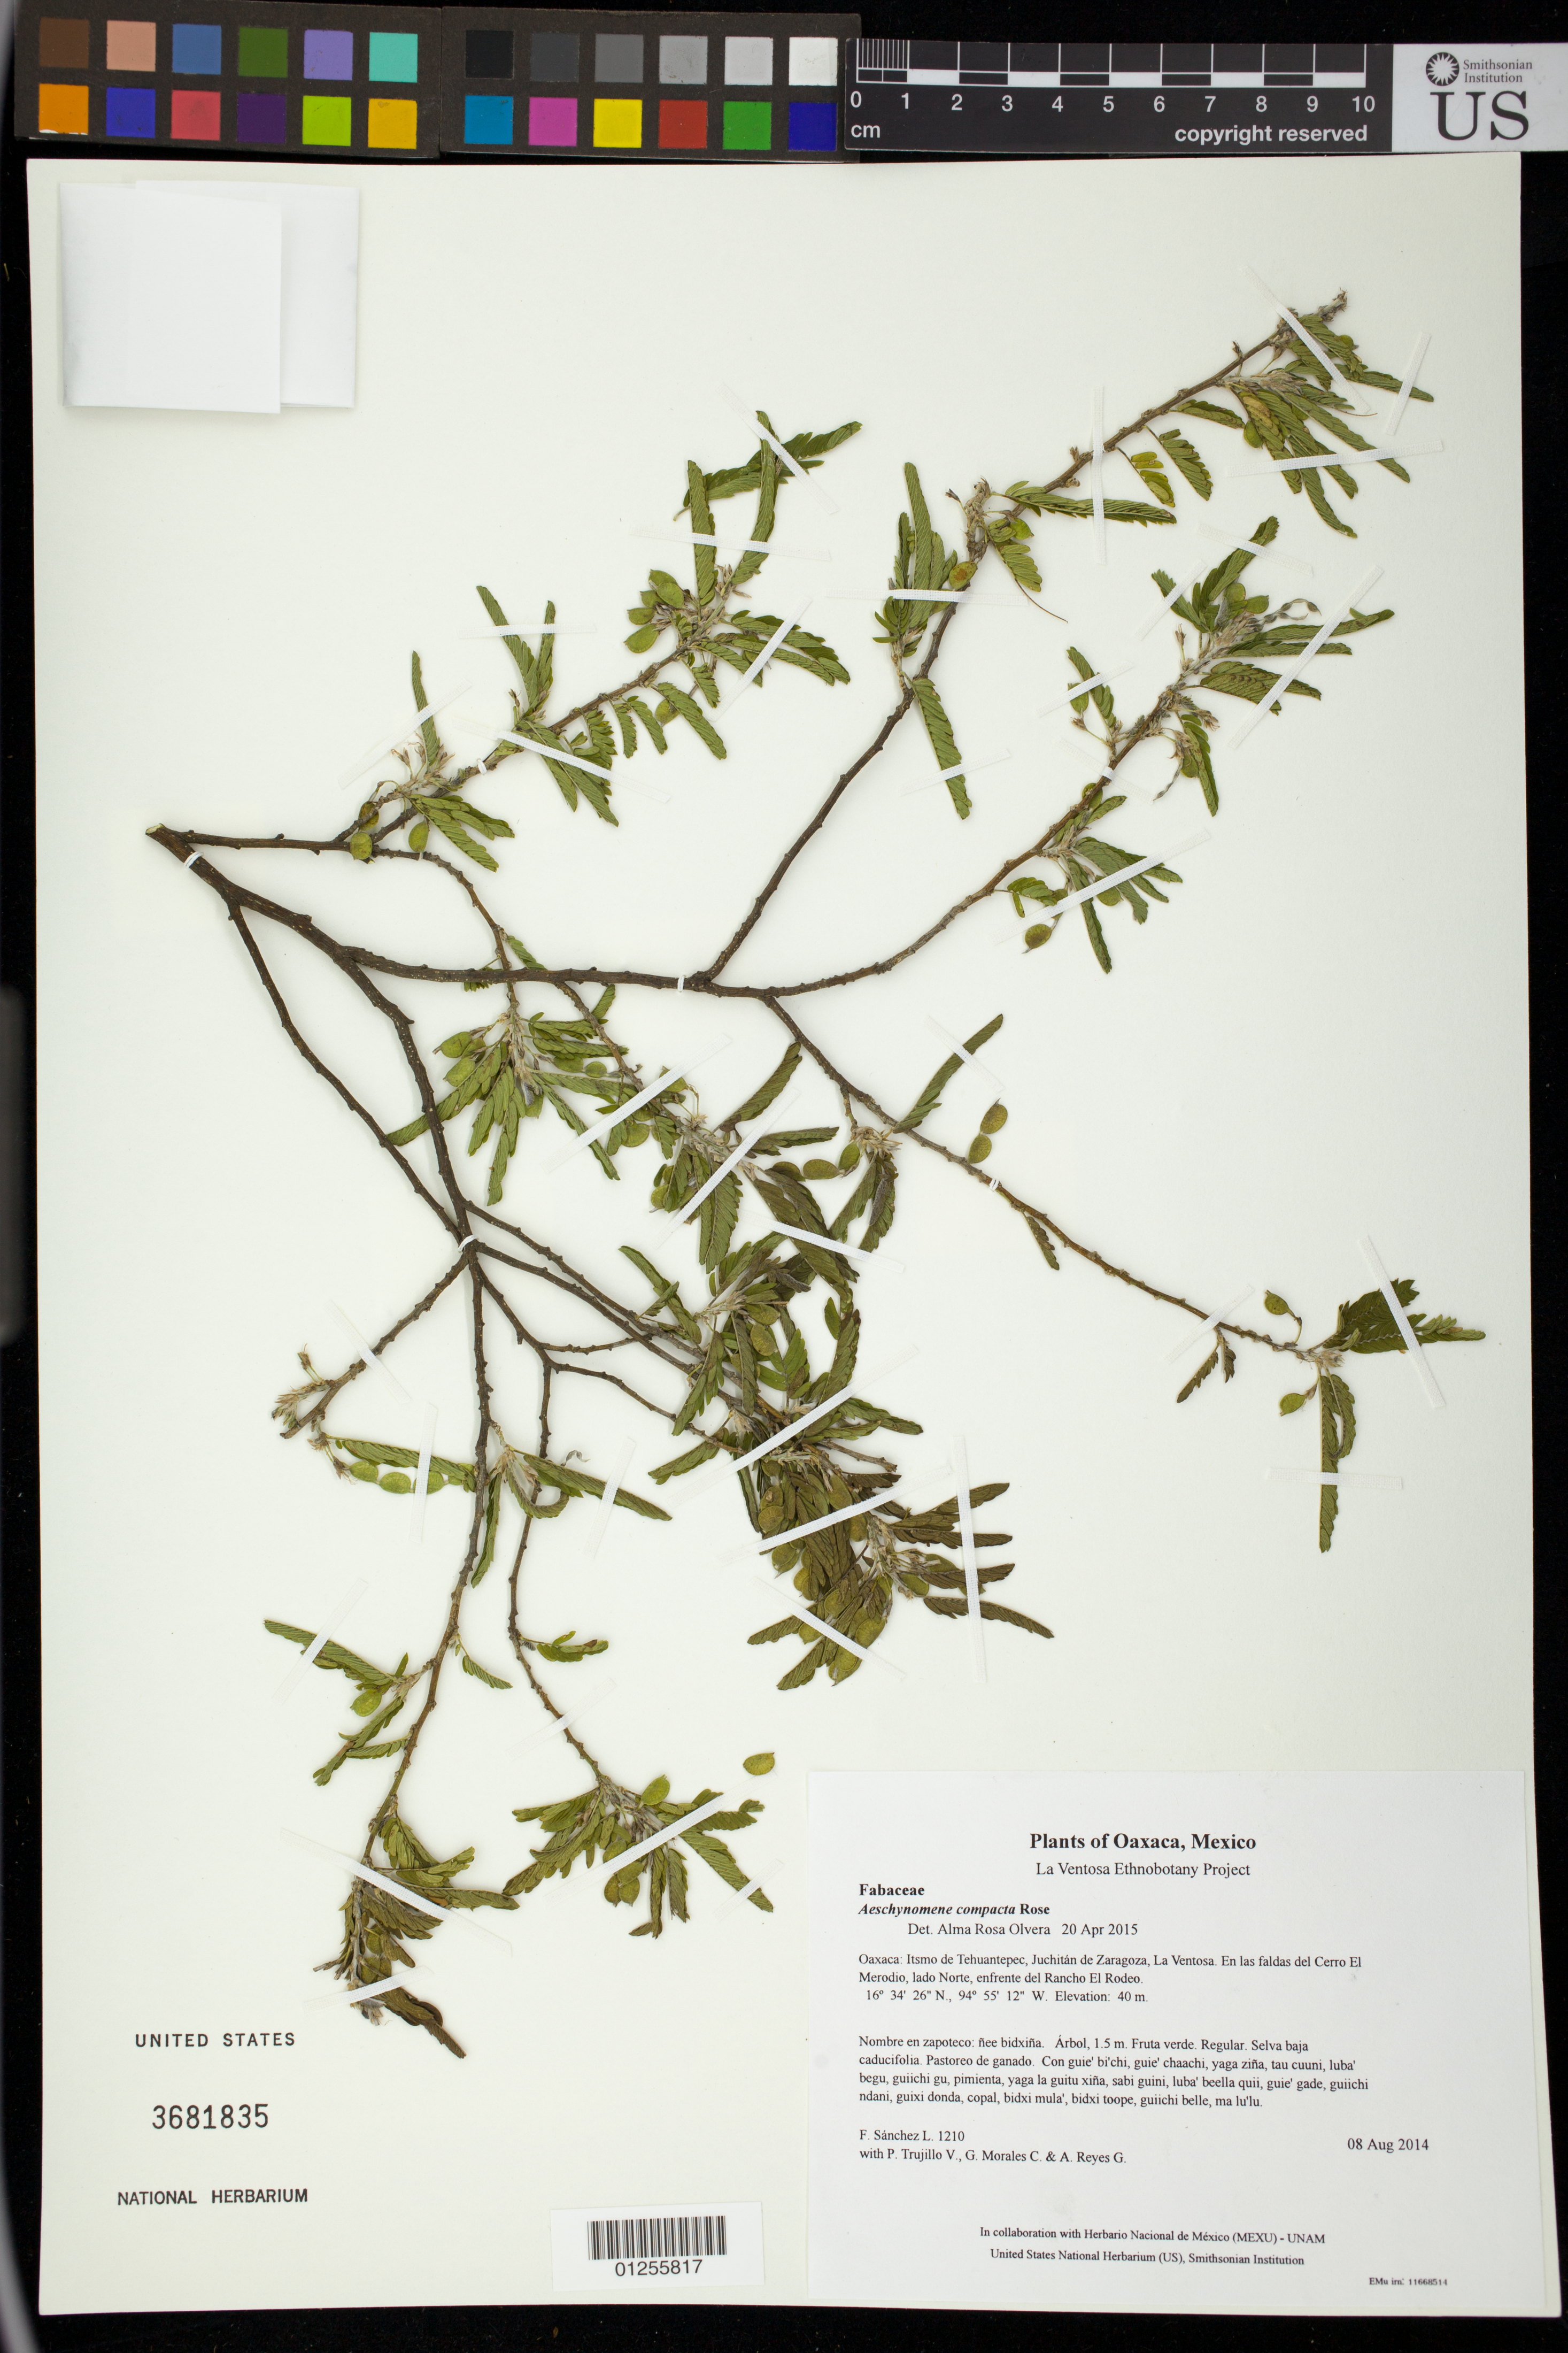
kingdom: Plantae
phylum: Tracheophyta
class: Magnoliopsida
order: Fabales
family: Fabaceae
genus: Aeschynomene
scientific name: Aeschynomene compacta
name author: Rose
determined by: Olvera, Alma Rosa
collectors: F. Sánchez L., P. Trujillo V., G. Morales C. & A. Reyes G.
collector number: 1210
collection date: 2014-08-08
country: Mexico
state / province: Oaxaca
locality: Itsmo de Tehuantepec, Juchitán de Zaragoza, La Ventosa. En las faldas del Cerro El Merodio, lado Norte, enfrente del Rancho El Rodeo.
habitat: Selva baja caducifolia. Pastoreo de ganado.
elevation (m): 40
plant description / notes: MEXU, US; Yaga. 1.5 m. Cuaananaxhi naga'. Nuu.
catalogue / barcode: US 3681835